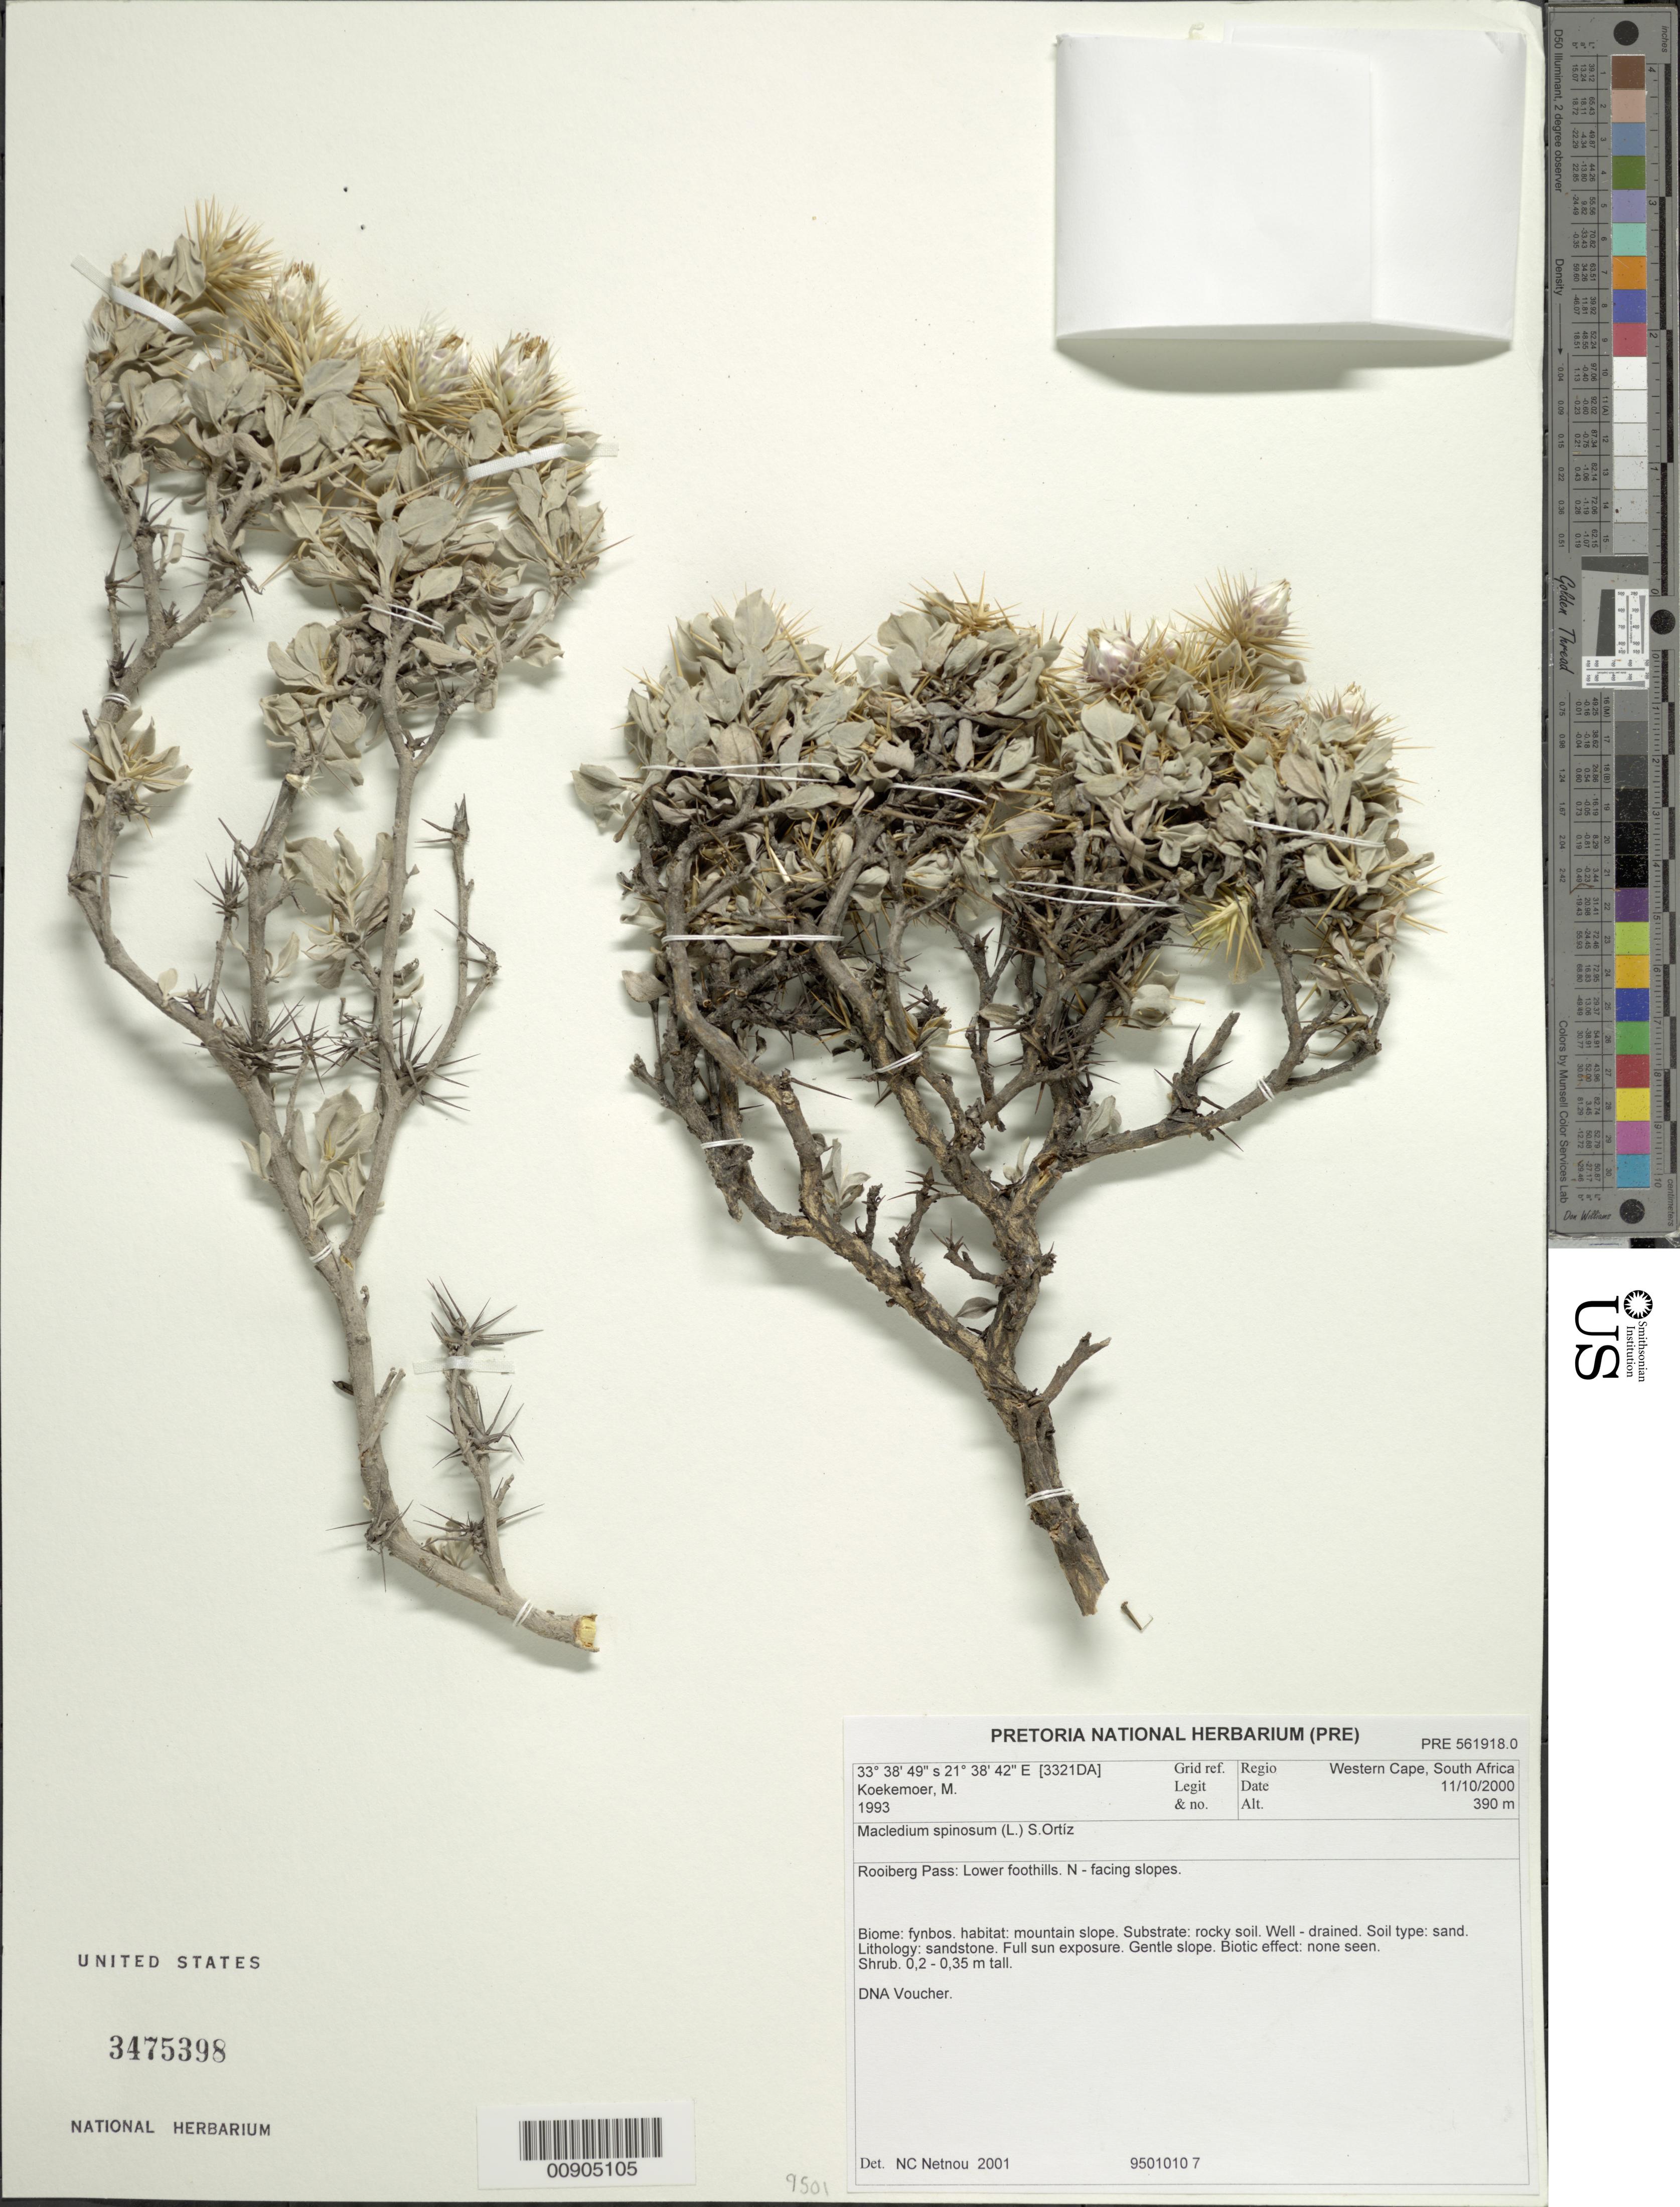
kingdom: Plantae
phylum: Tracheophyta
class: Magnoliopsida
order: Asterales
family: Asteraceae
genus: Macledium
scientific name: Macledium spinosum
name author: (L.) S. Ortiz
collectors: M. Koekemoer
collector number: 1993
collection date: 2000-10-11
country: South Africa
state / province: Western Cape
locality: Rooiberg Pass: Lower foothills, N-facing slopes.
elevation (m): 390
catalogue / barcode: US 3475398